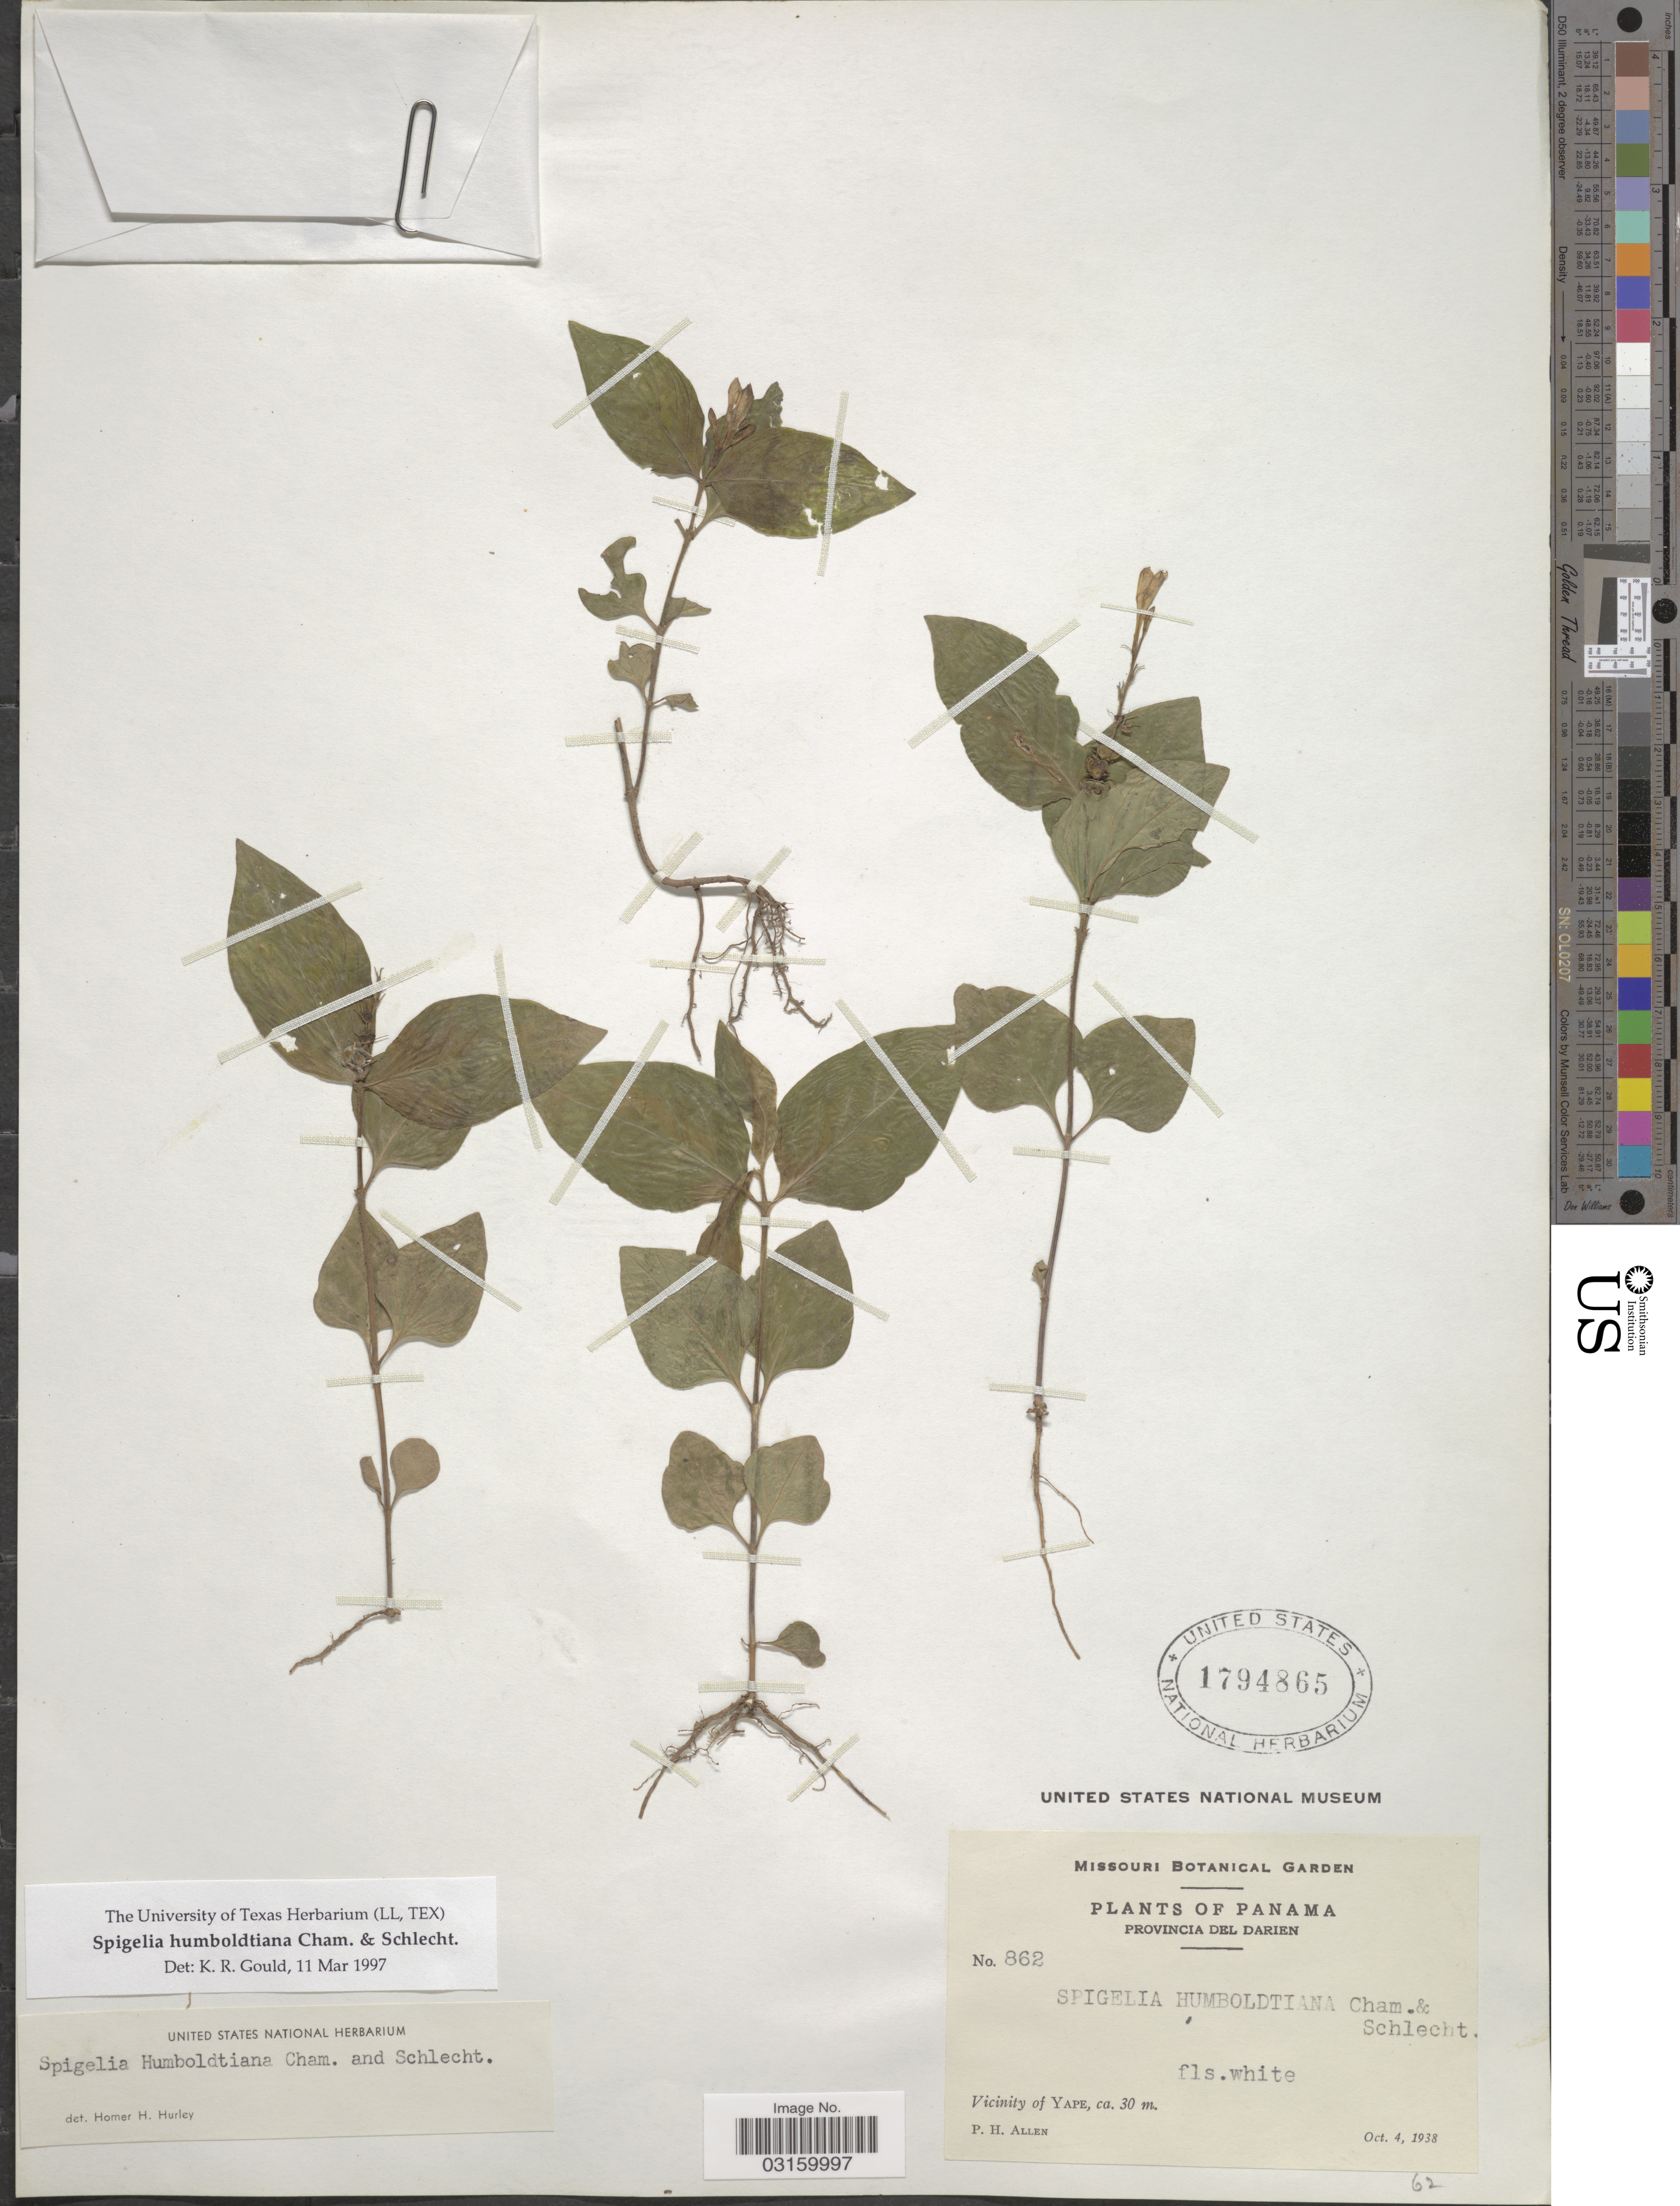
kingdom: Plantae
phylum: Tracheophyta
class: Magnoliopsida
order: Gentianales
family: Loganiaceae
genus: Spigelia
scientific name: Spigelia humboldtiana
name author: Cham. & Schltdl.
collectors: P. H. Allen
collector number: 862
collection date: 1938-10-04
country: Panama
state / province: Darién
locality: Vicinity of Yape.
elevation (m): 30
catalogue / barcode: US 1794865